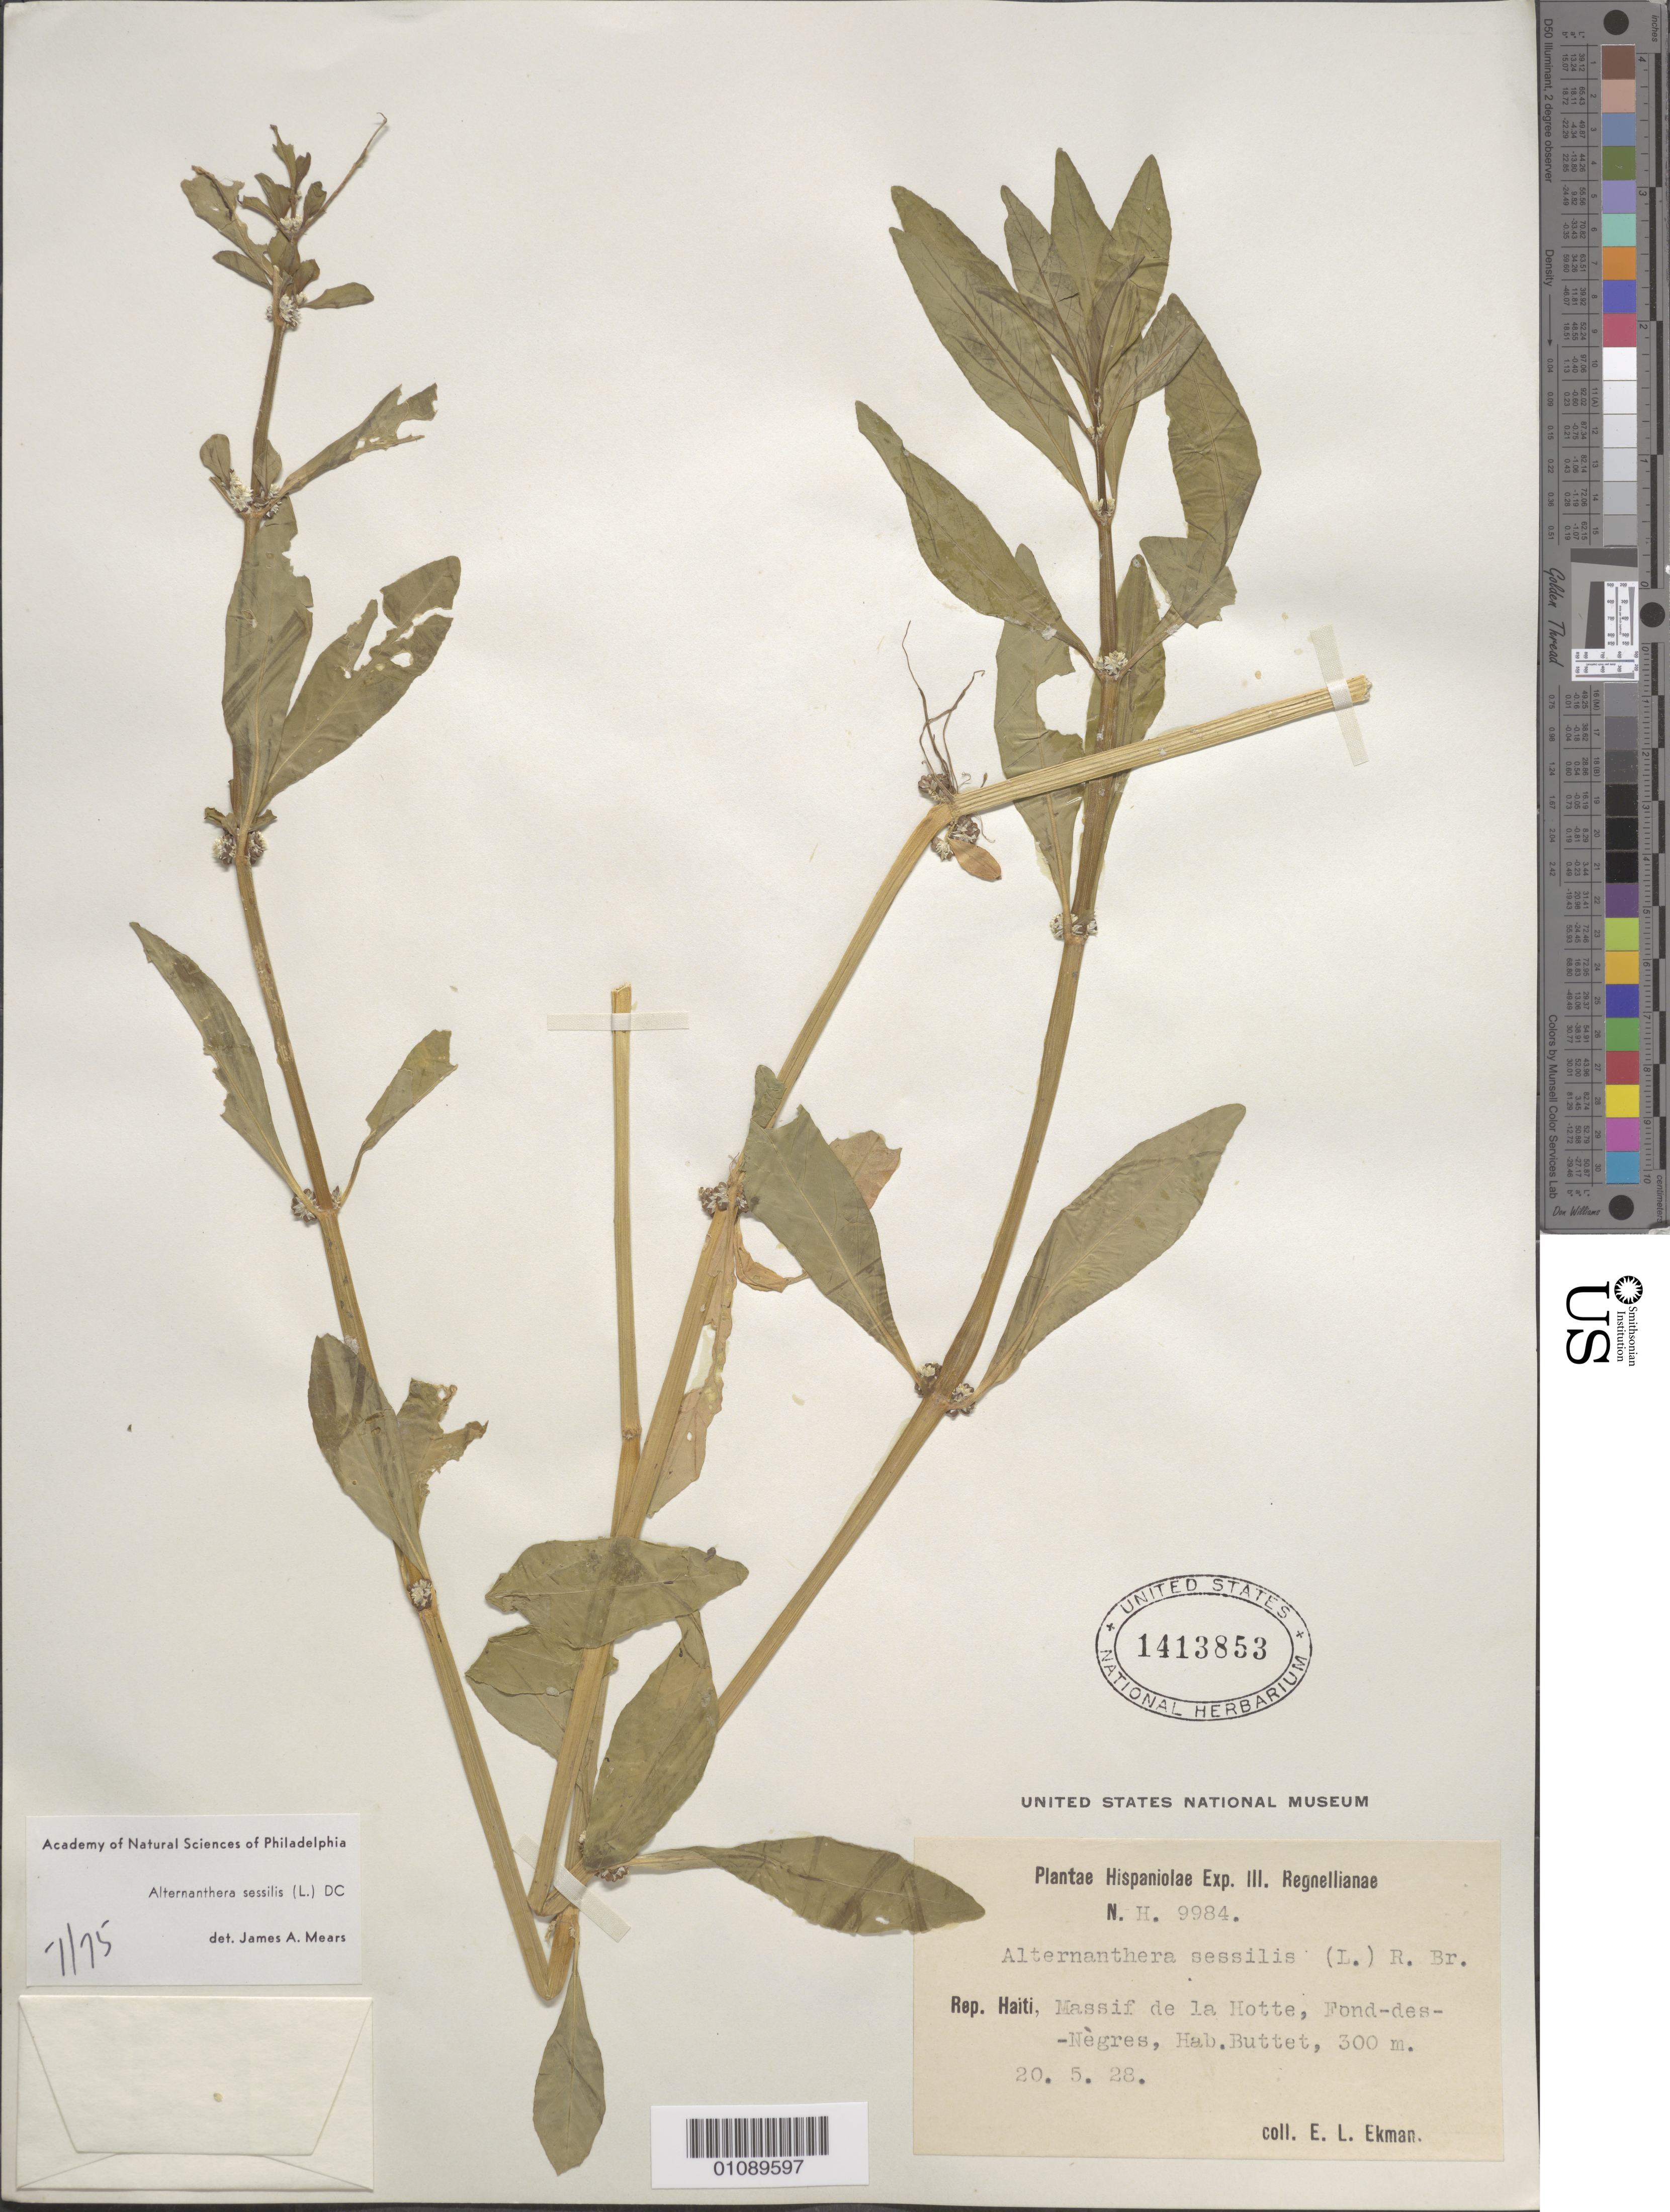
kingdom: Plantae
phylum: Tracheophyta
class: Magnoliopsida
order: Caryophyllales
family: Amaranthaceae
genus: Alternanthera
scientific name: Alternanthera sessilis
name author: (L.) DC.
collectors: E. L. Ekman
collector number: H 9984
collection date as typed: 20 May 1928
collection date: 1928-05-20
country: Haiti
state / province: Óuest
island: Île de la Petite Gonâve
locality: Massif de la Hotte, Fond-des-Negres, Hab.Buttet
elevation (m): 300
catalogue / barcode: US 1413852